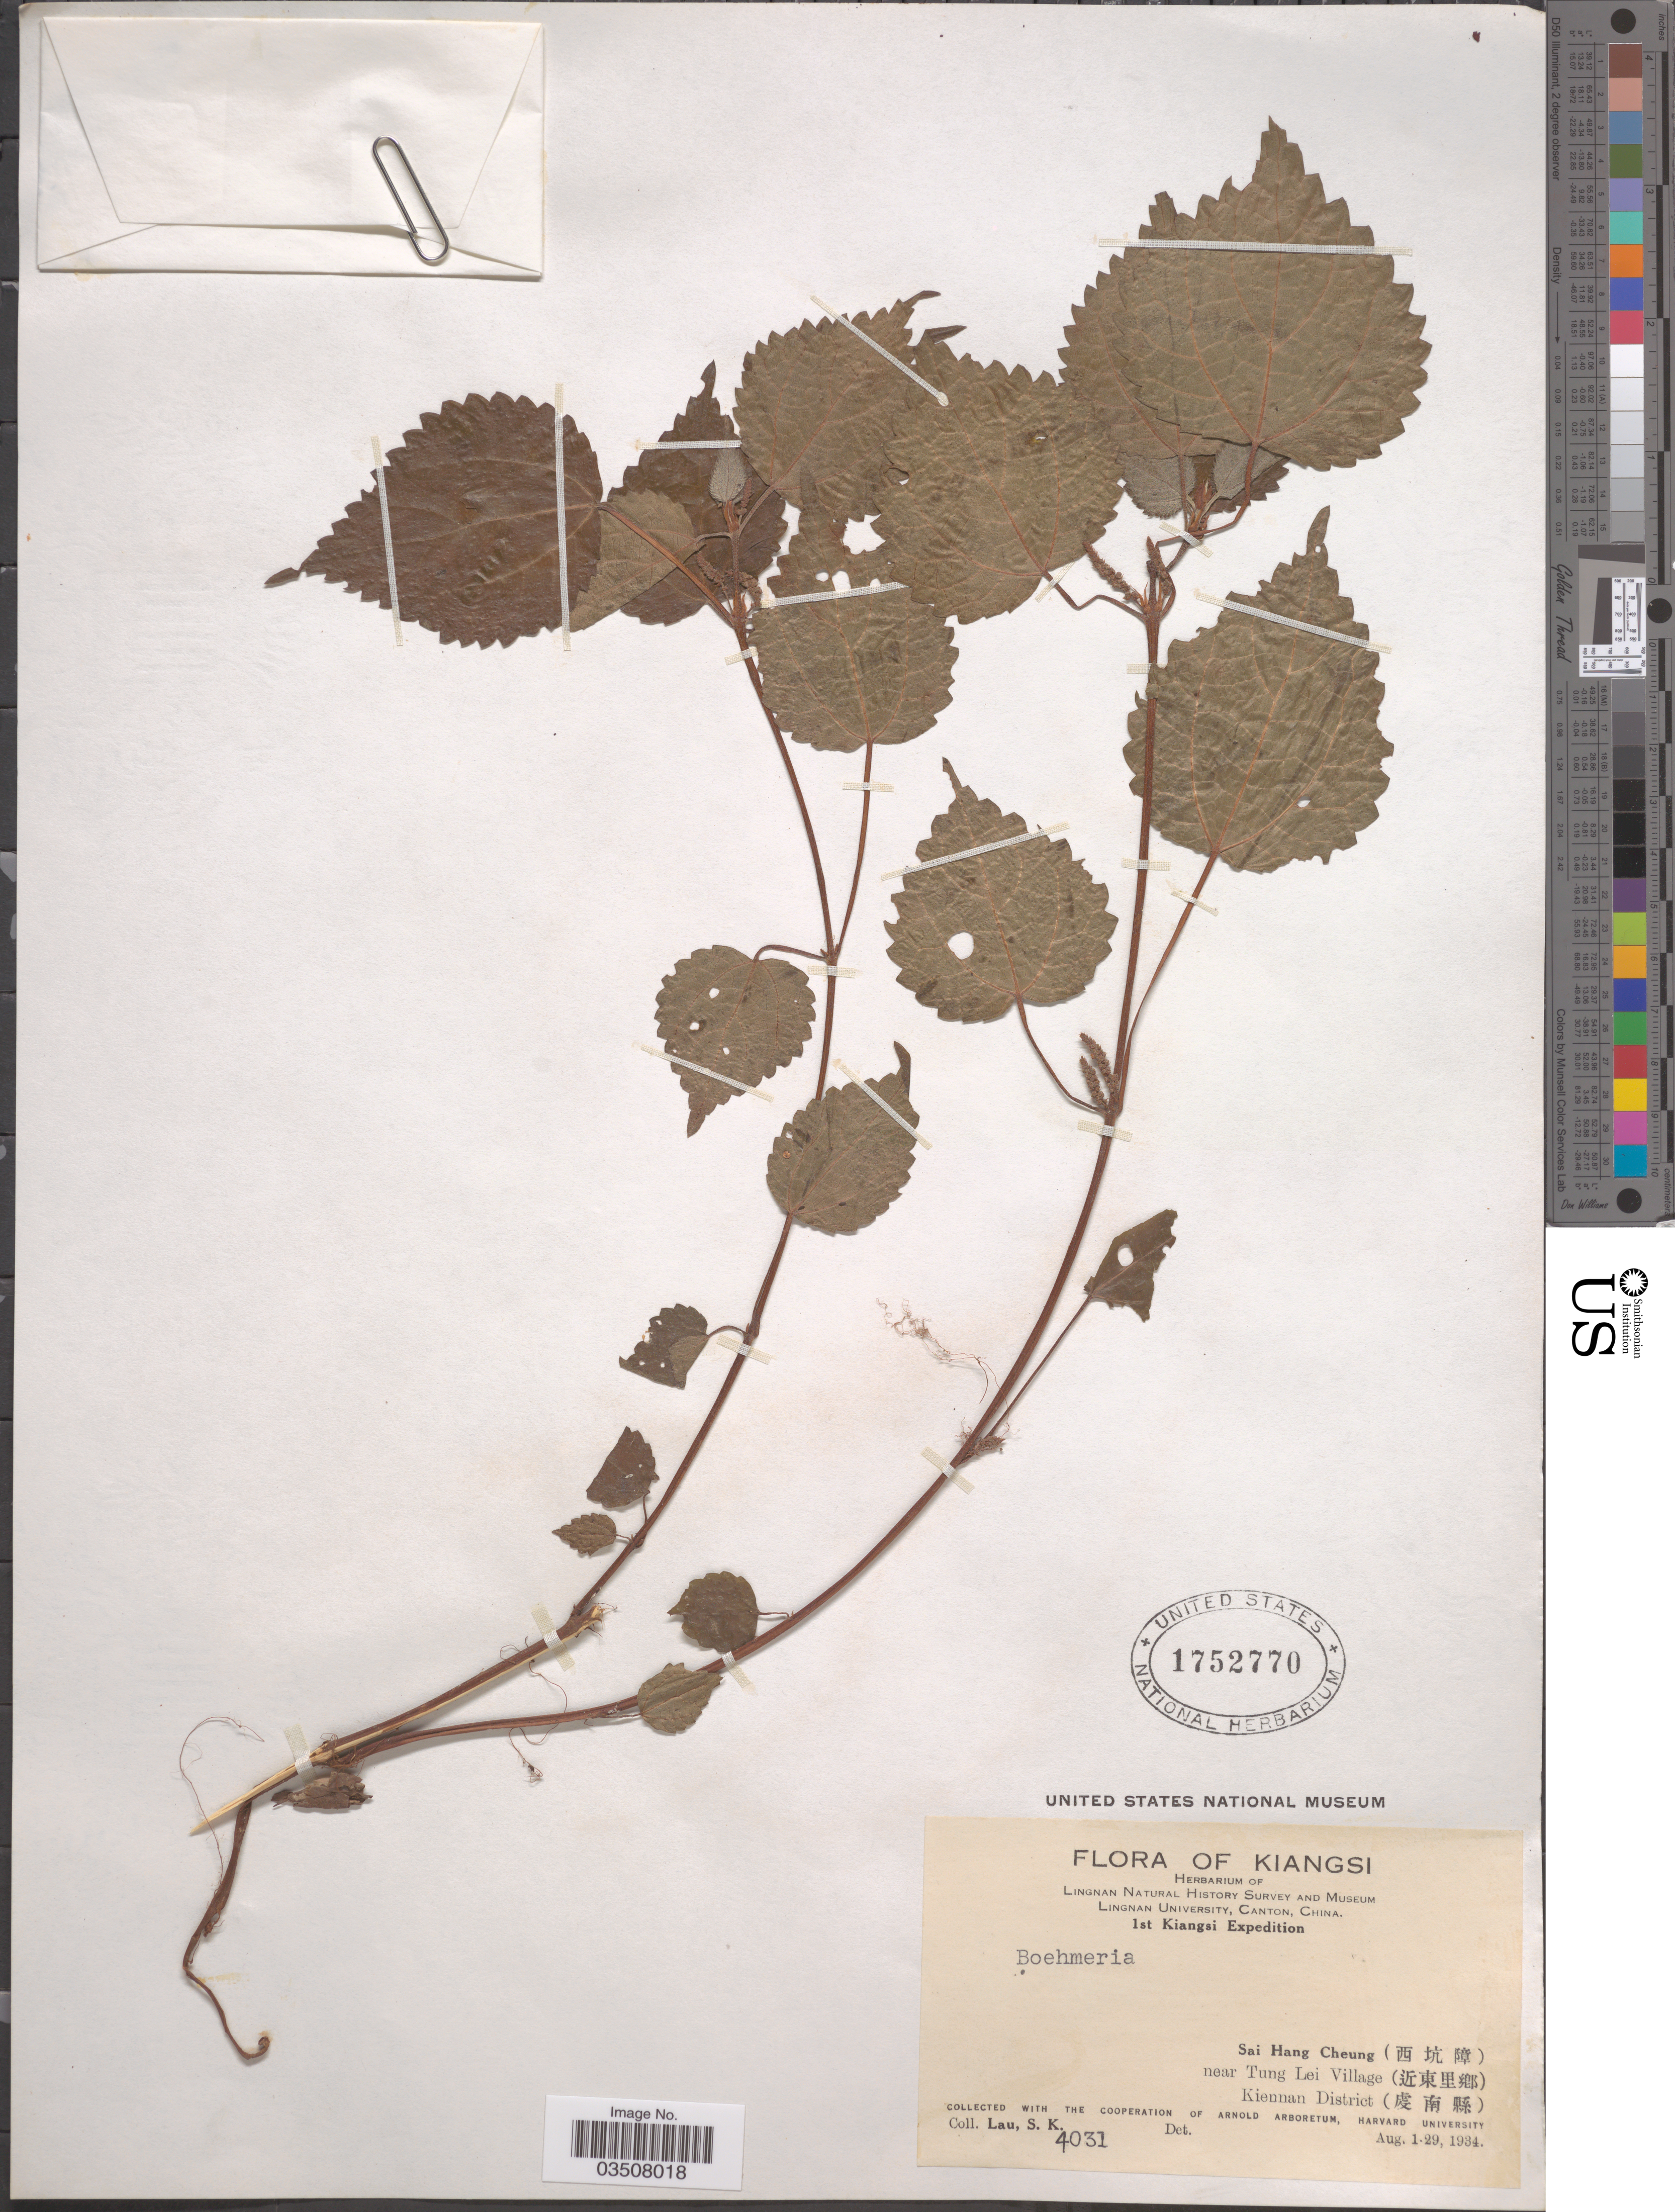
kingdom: Plantae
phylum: Tracheophyta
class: Magnoliopsida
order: Rosales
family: Urticaceae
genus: Boehmeria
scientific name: Boehmeria sp.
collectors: S. K. Lau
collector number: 4031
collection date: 1934-08-01/1934-08-29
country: China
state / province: Jiangxi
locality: Kiangsi. Sai Hang Cheung (X) near Tung Lei Village (X). Kiennan District (X).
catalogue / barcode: US 1752770